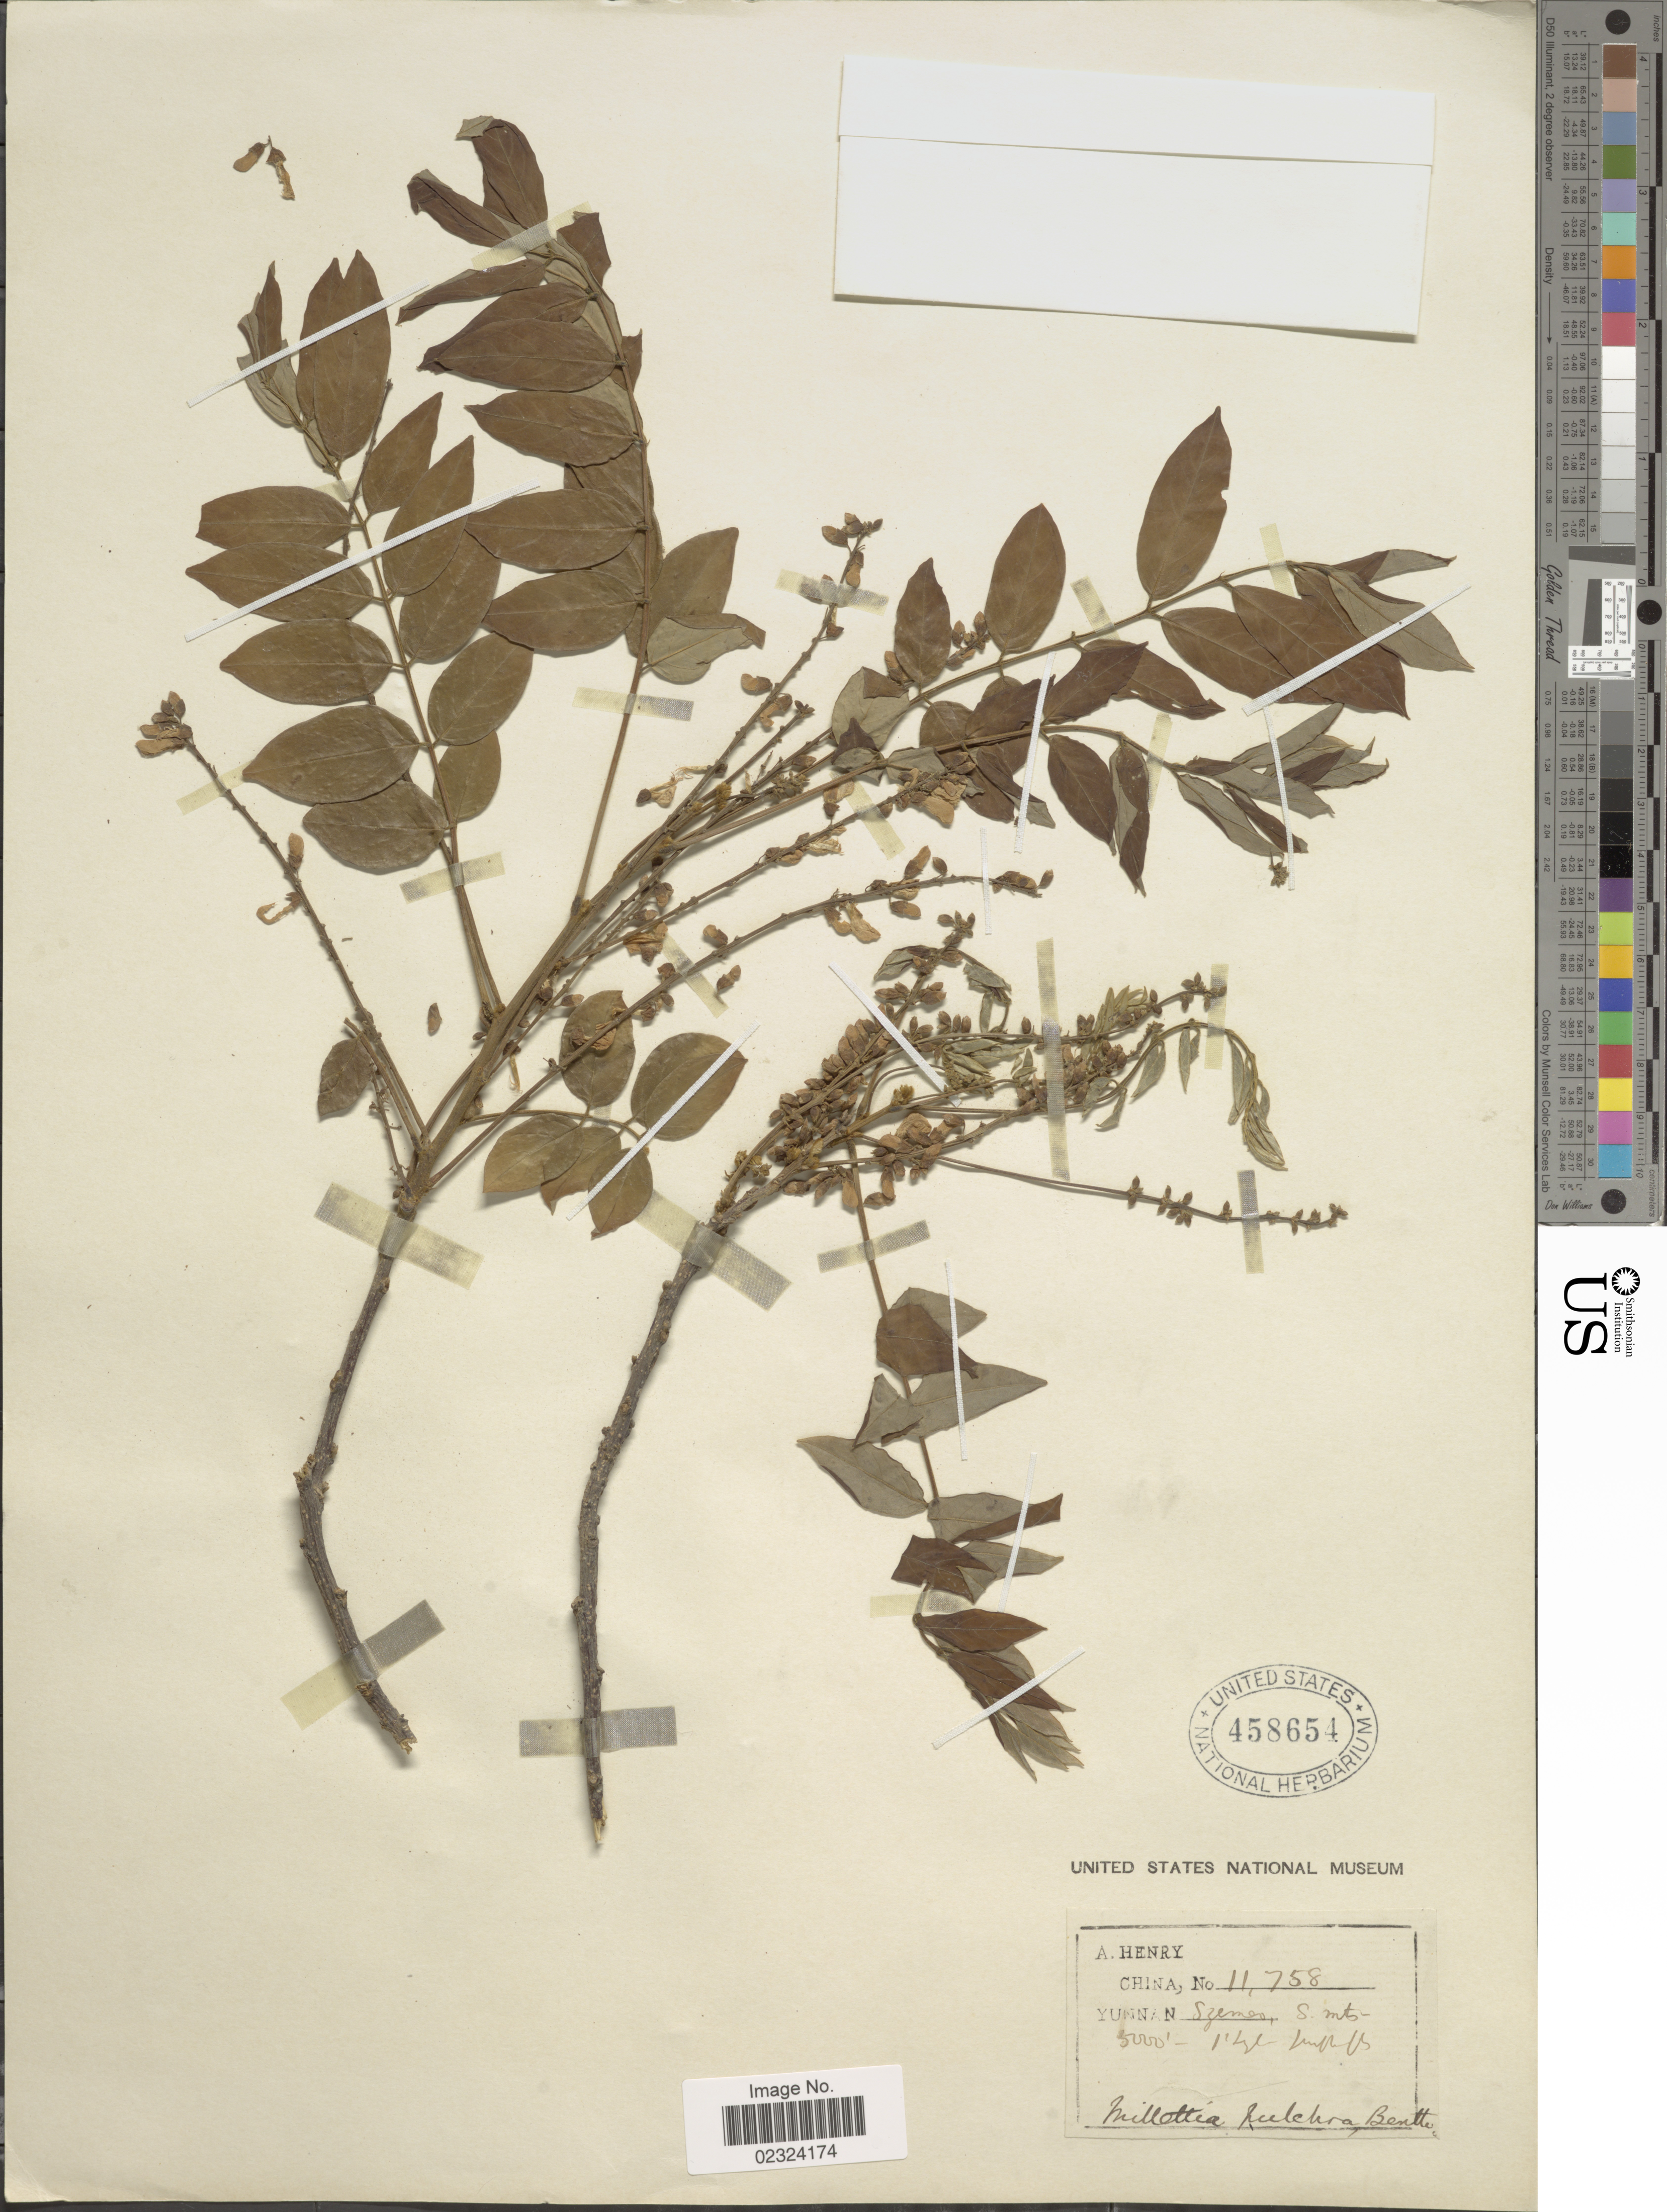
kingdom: Plantae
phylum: Tracheophyta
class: Magnoliopsida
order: Fabales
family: Fabaceae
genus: Millettia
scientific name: Millettia pulchra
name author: (Benth.) Kurz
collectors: A. Henry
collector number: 11758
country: China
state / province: Yunnan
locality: Szemao, S. Mts.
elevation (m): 1524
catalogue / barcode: US 458654